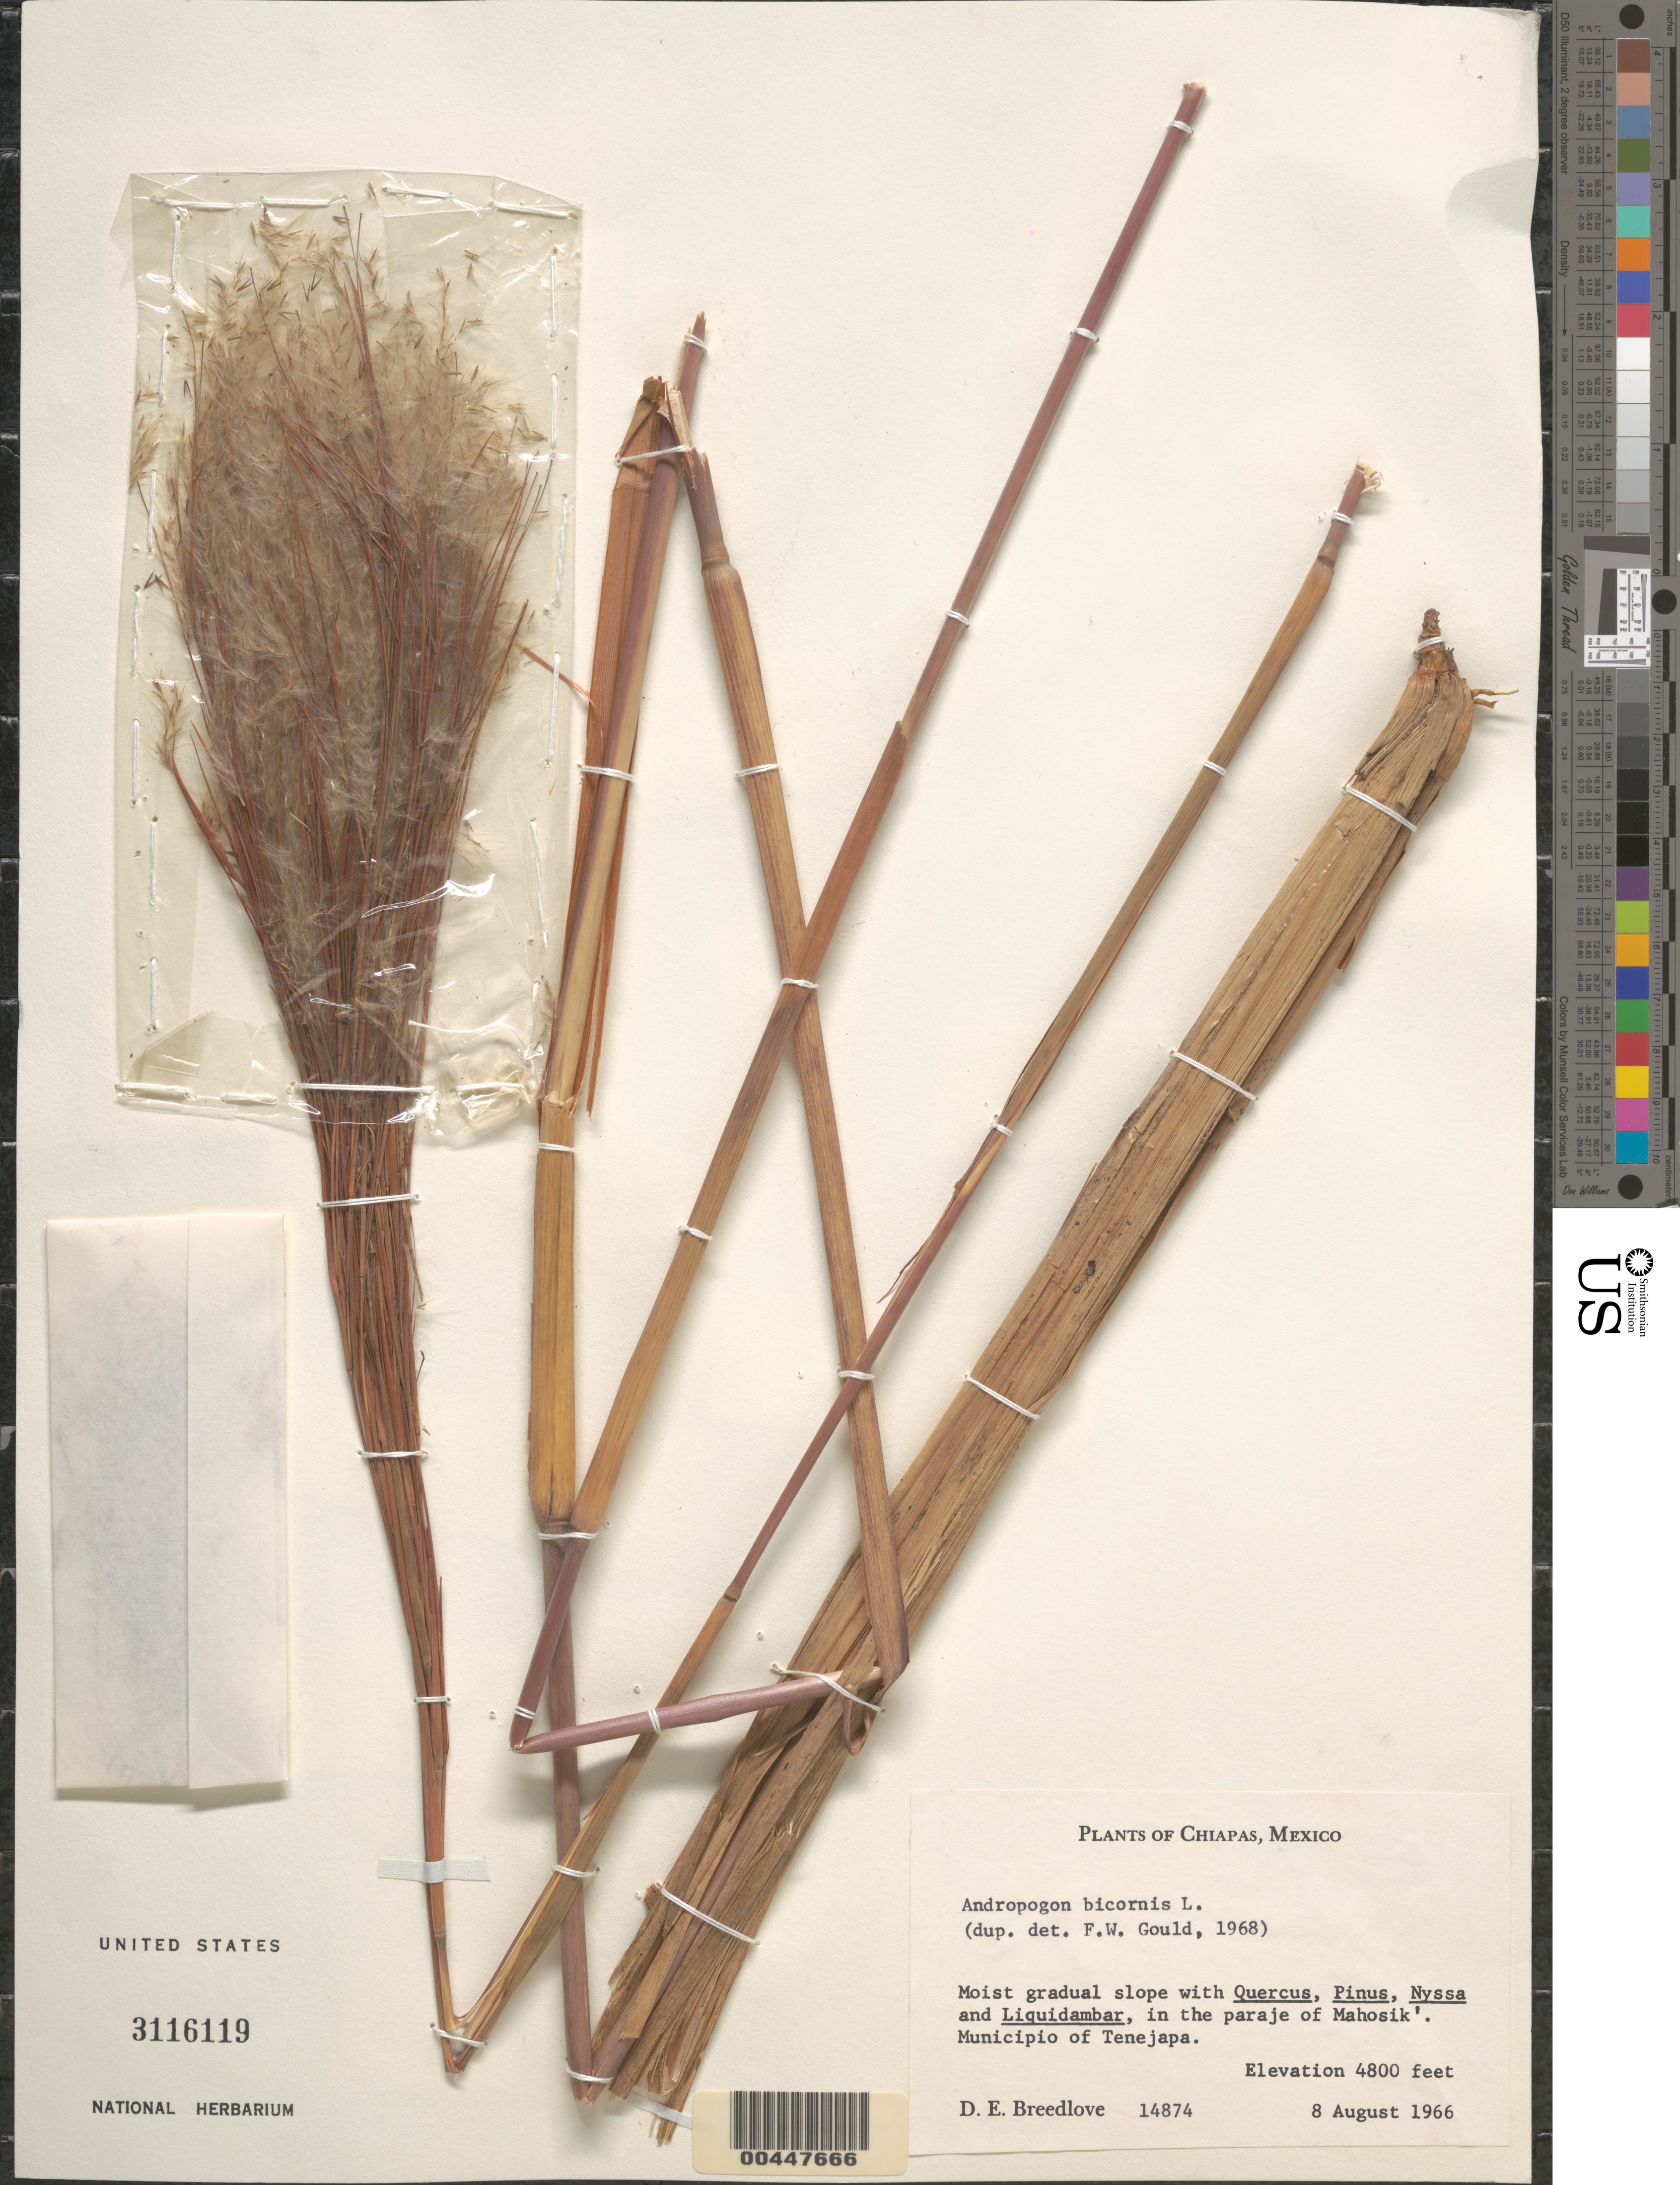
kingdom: Plantae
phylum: Tracheophyta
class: Liliopsida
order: Poales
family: Poaceae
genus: Andropogon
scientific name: Andropogon bicornis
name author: L.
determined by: Gould, F. W.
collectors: D. E. Breedlove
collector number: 14874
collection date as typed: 8 Aug 1966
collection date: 1966-08-08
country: Mexico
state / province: Chiapas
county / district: Tenejapa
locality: in the paraje of Mahosik'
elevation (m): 1463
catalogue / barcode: US 3116119